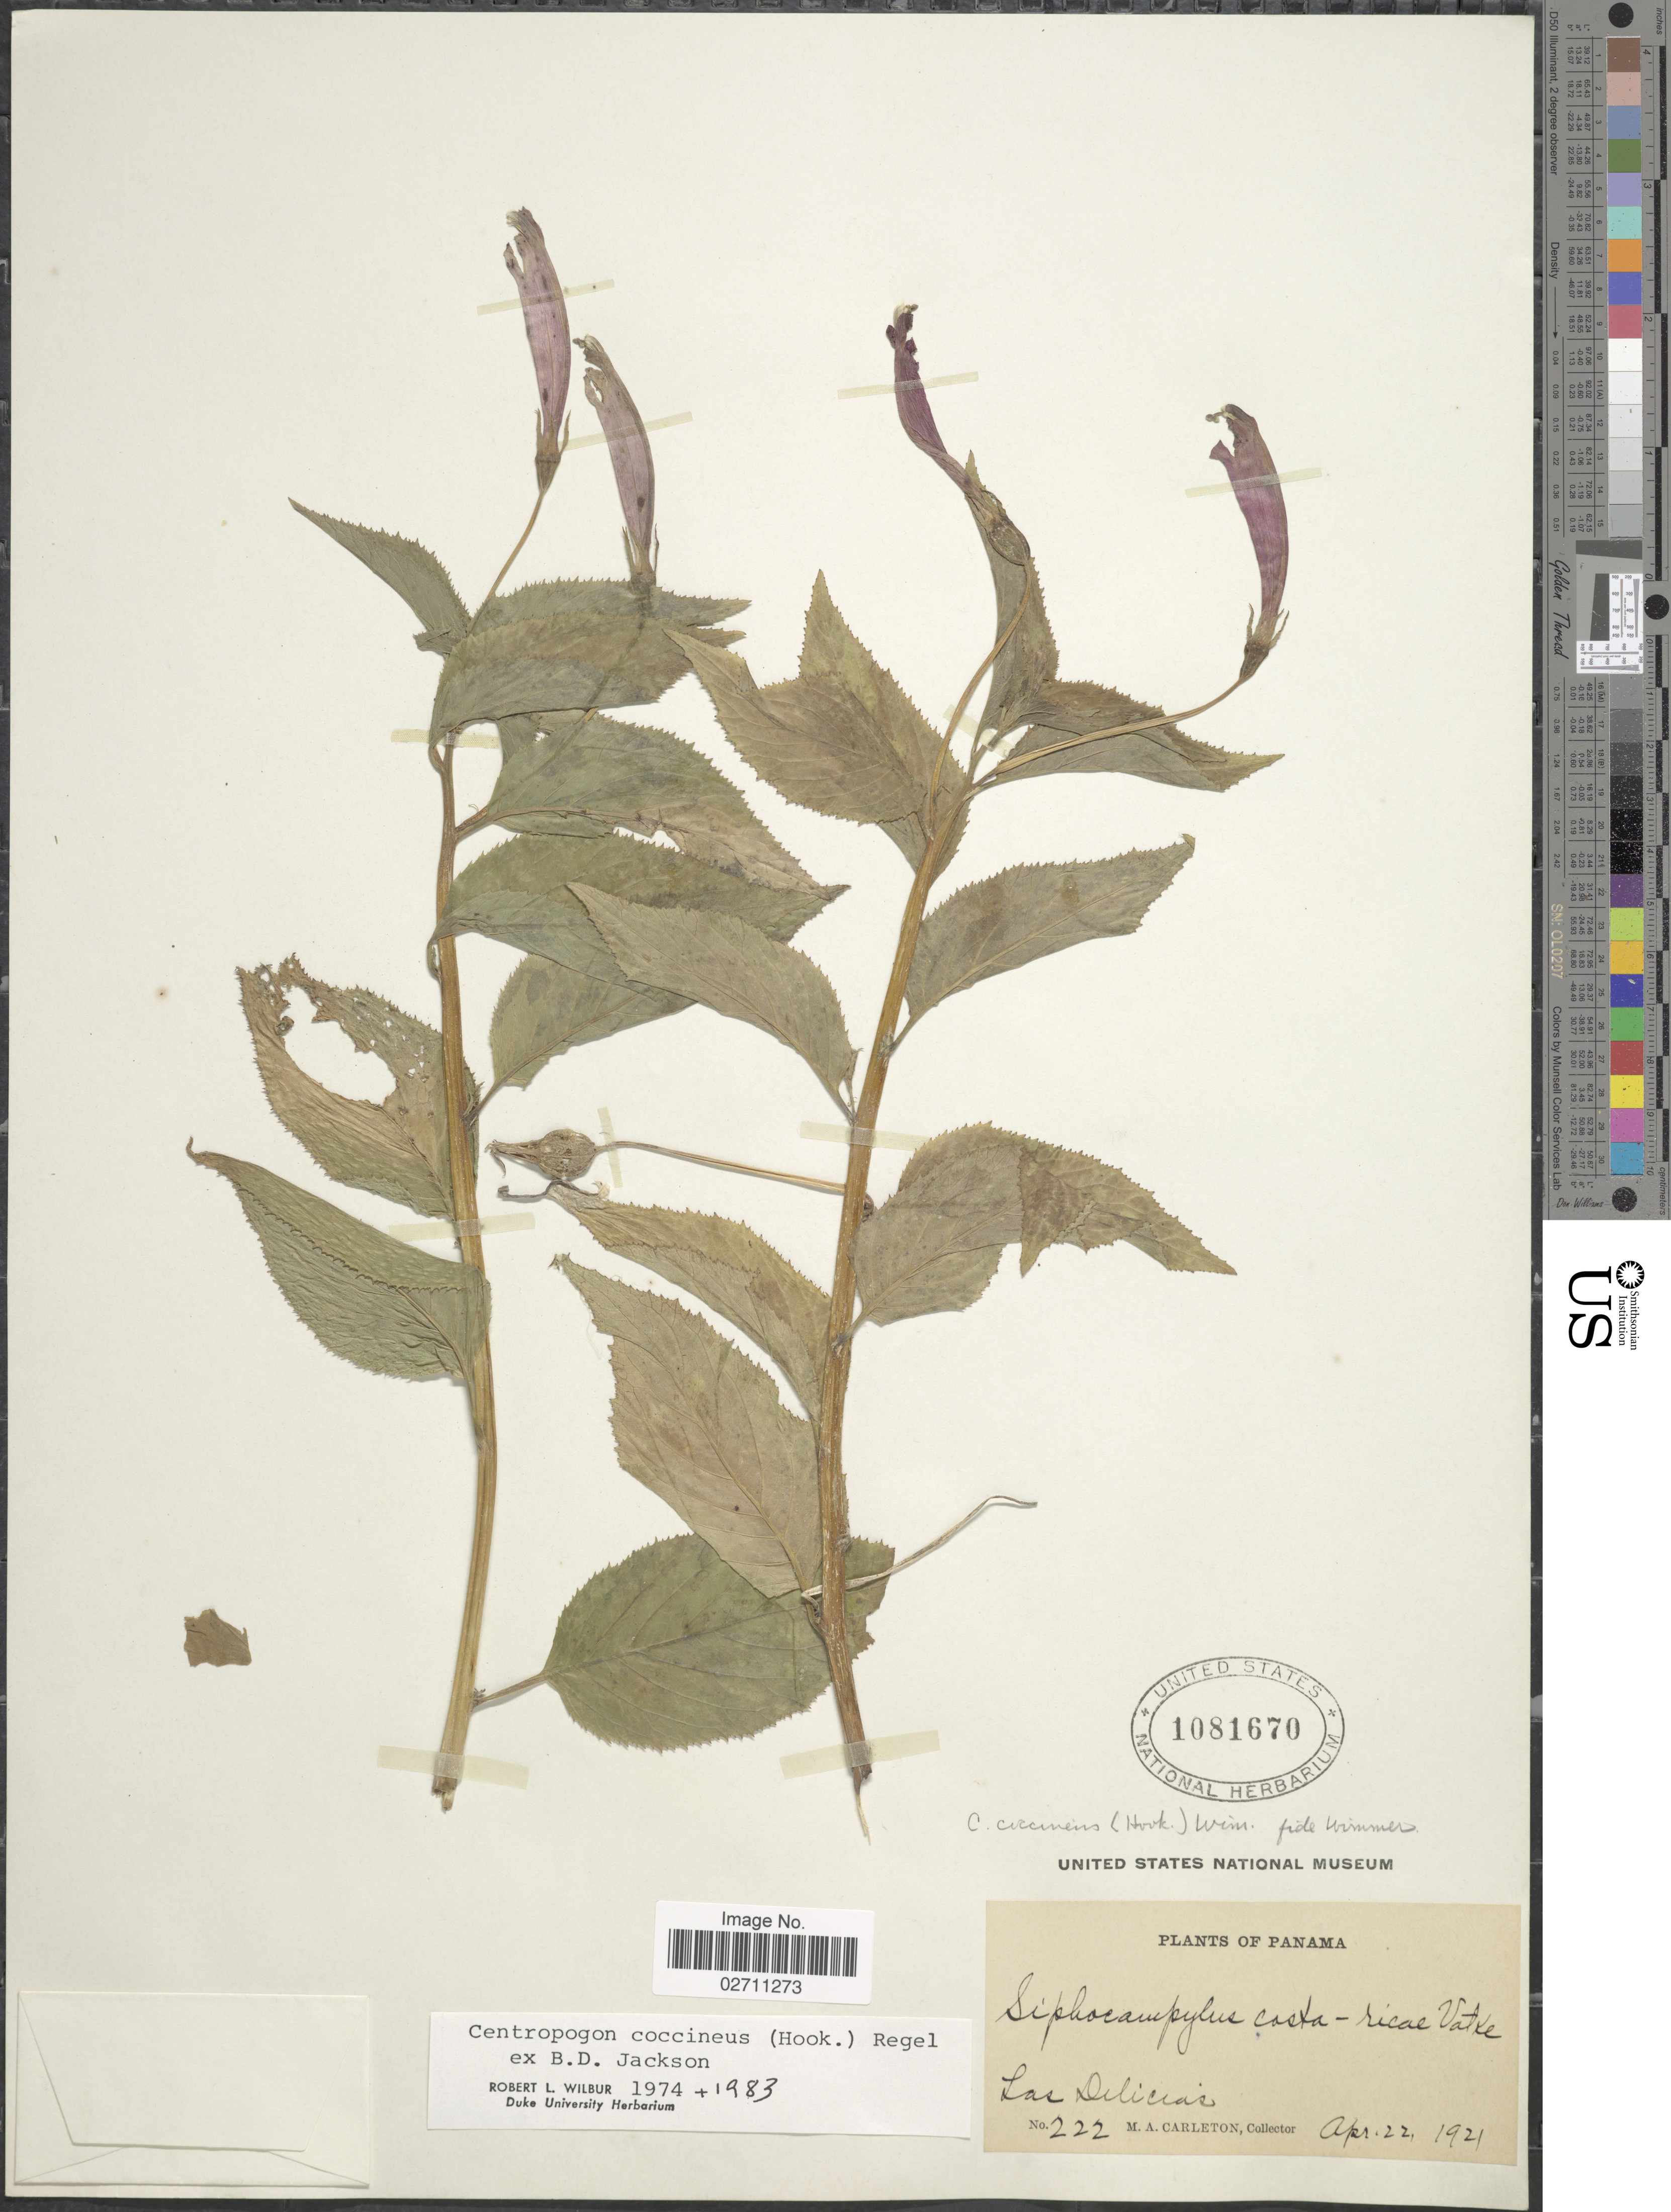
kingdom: Plantae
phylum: Tracheophyta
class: Magnoliopsida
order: Asterales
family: Campanulaceae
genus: Centropogon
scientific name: Centropogon coccineus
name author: (Hook.) Regel ex B.D. Jacks.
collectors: M. A. Carleton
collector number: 222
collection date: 1921-04-22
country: Panama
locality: Las Dilicias.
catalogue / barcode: US 1081670